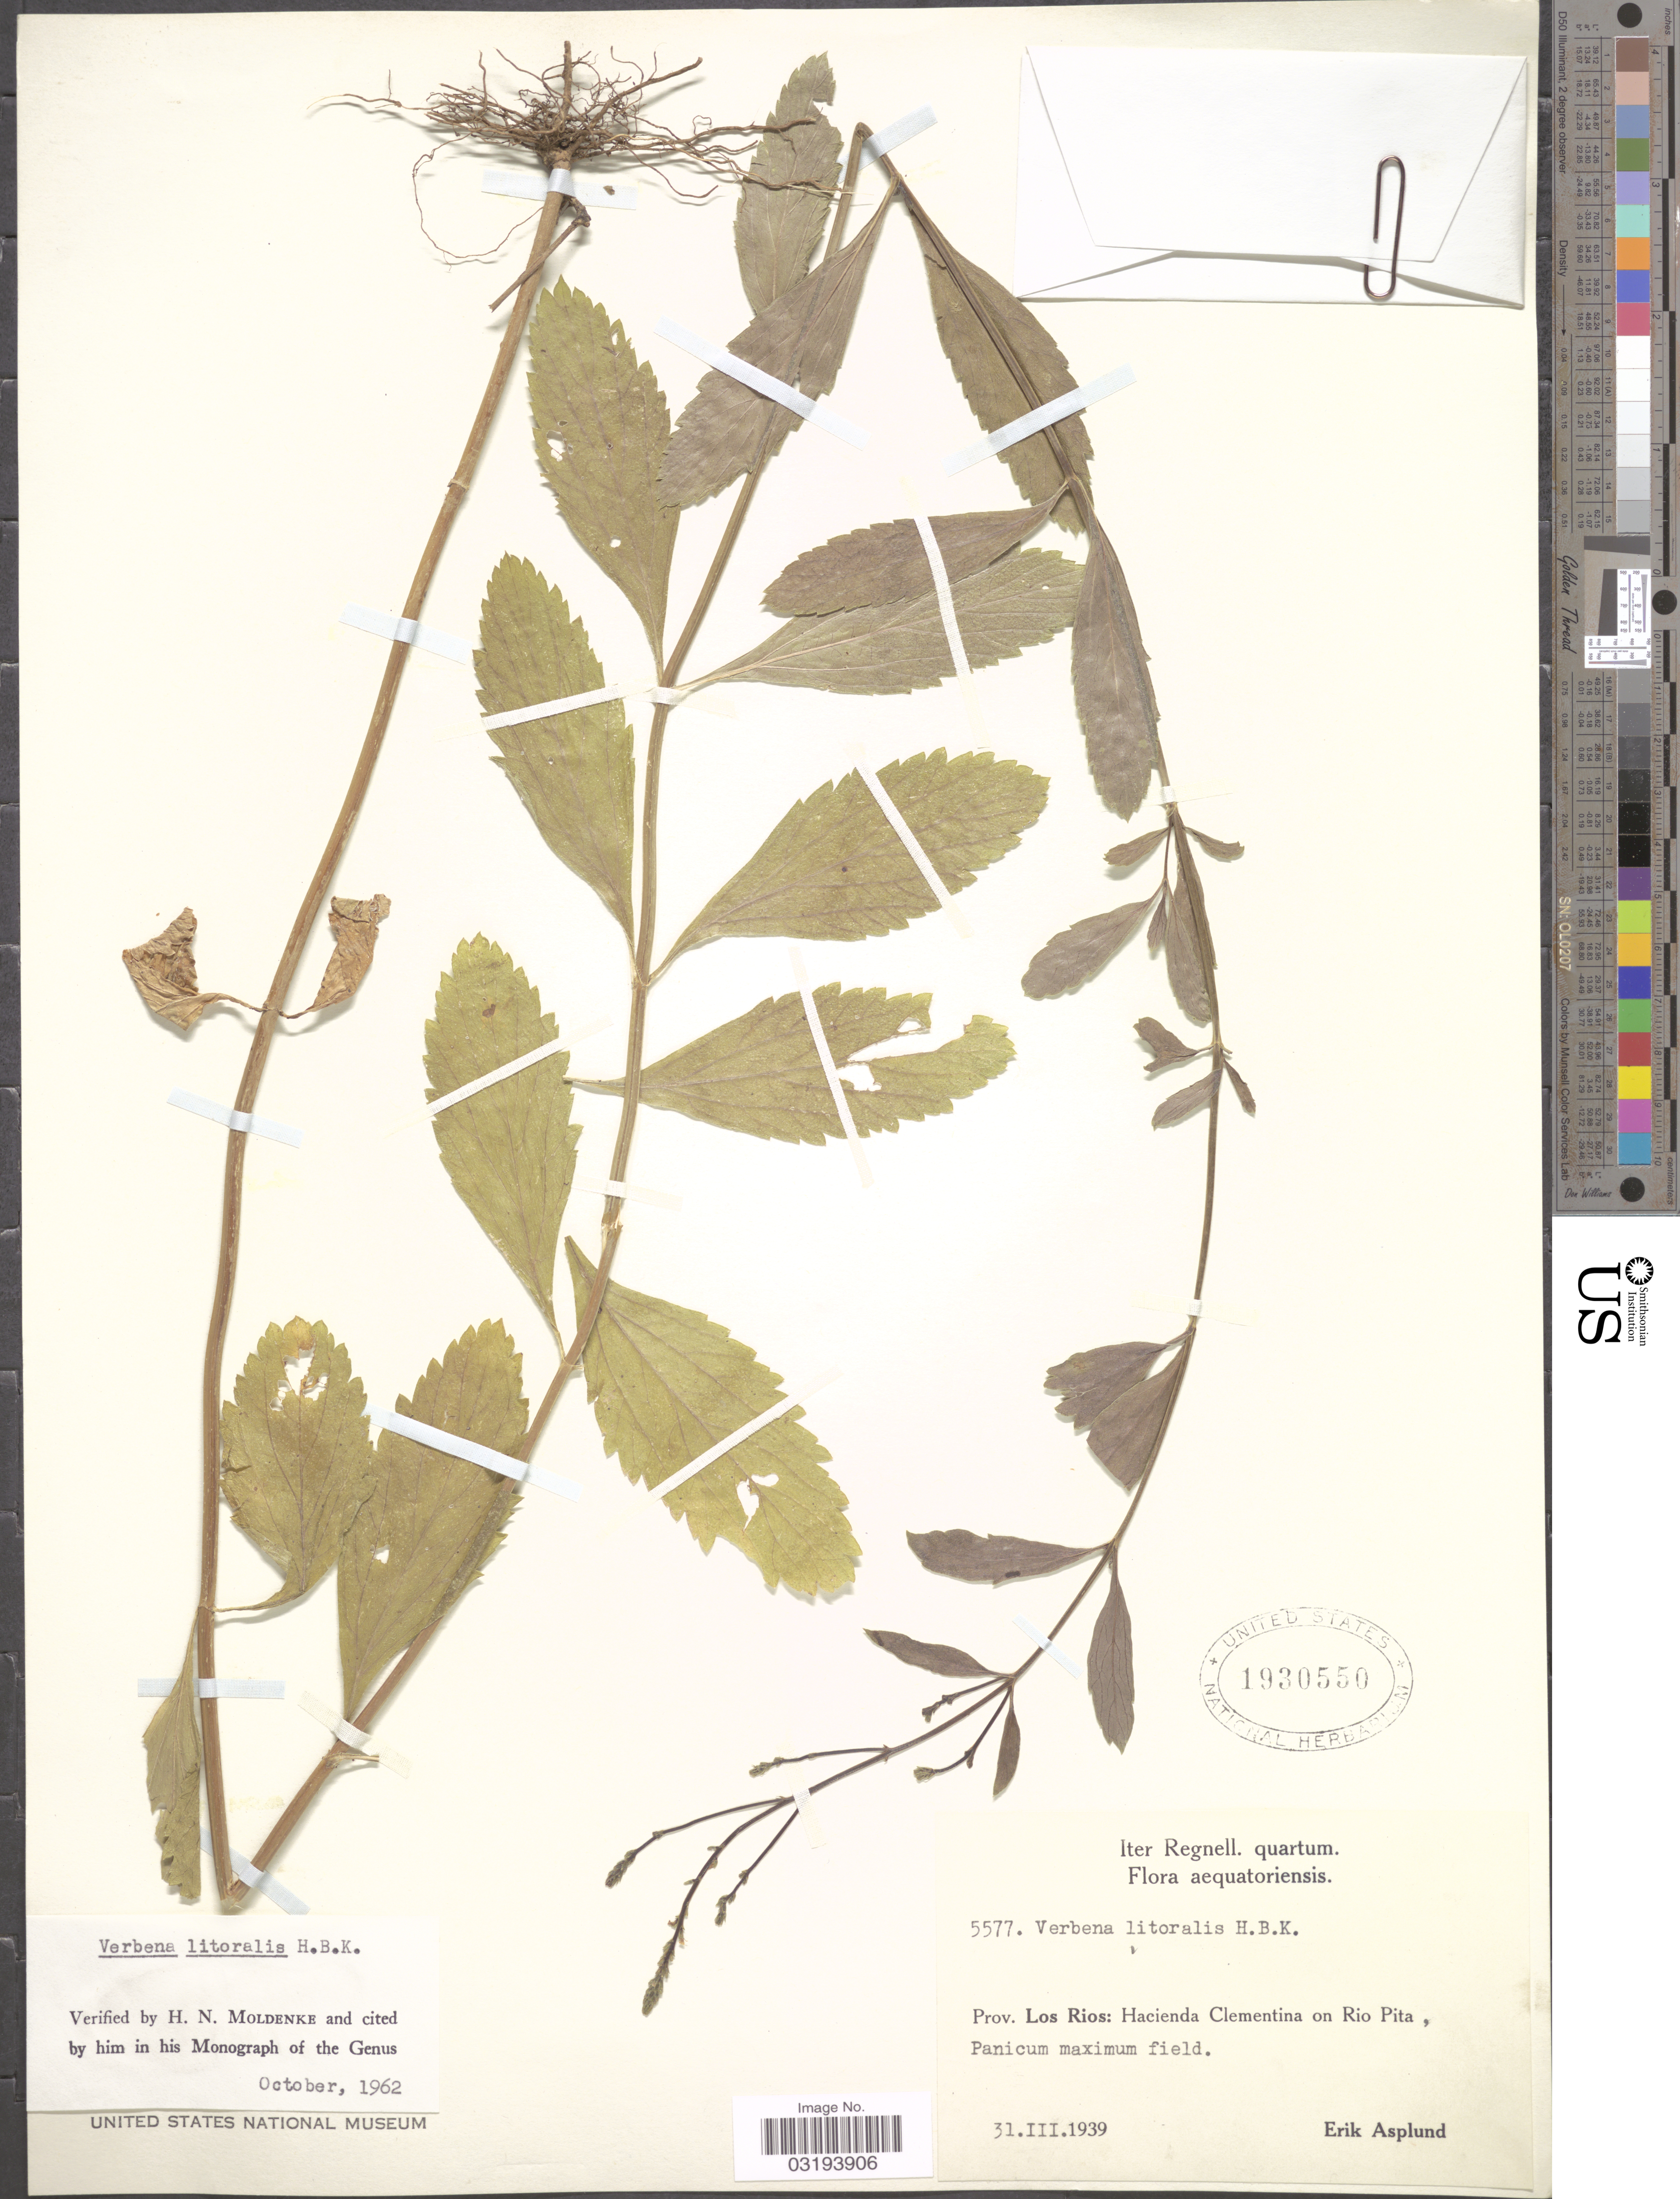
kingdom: Plantae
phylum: Tracheophyta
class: Magnoliopsida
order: Lamiales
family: Verbenaceae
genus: Verbena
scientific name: Verbena litoralis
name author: Kunth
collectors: E. Asplund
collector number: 5577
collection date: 1939-03-31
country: Ecuador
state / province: Los Ríos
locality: Hacienda Clementina on Rio Pita.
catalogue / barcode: US 1930550